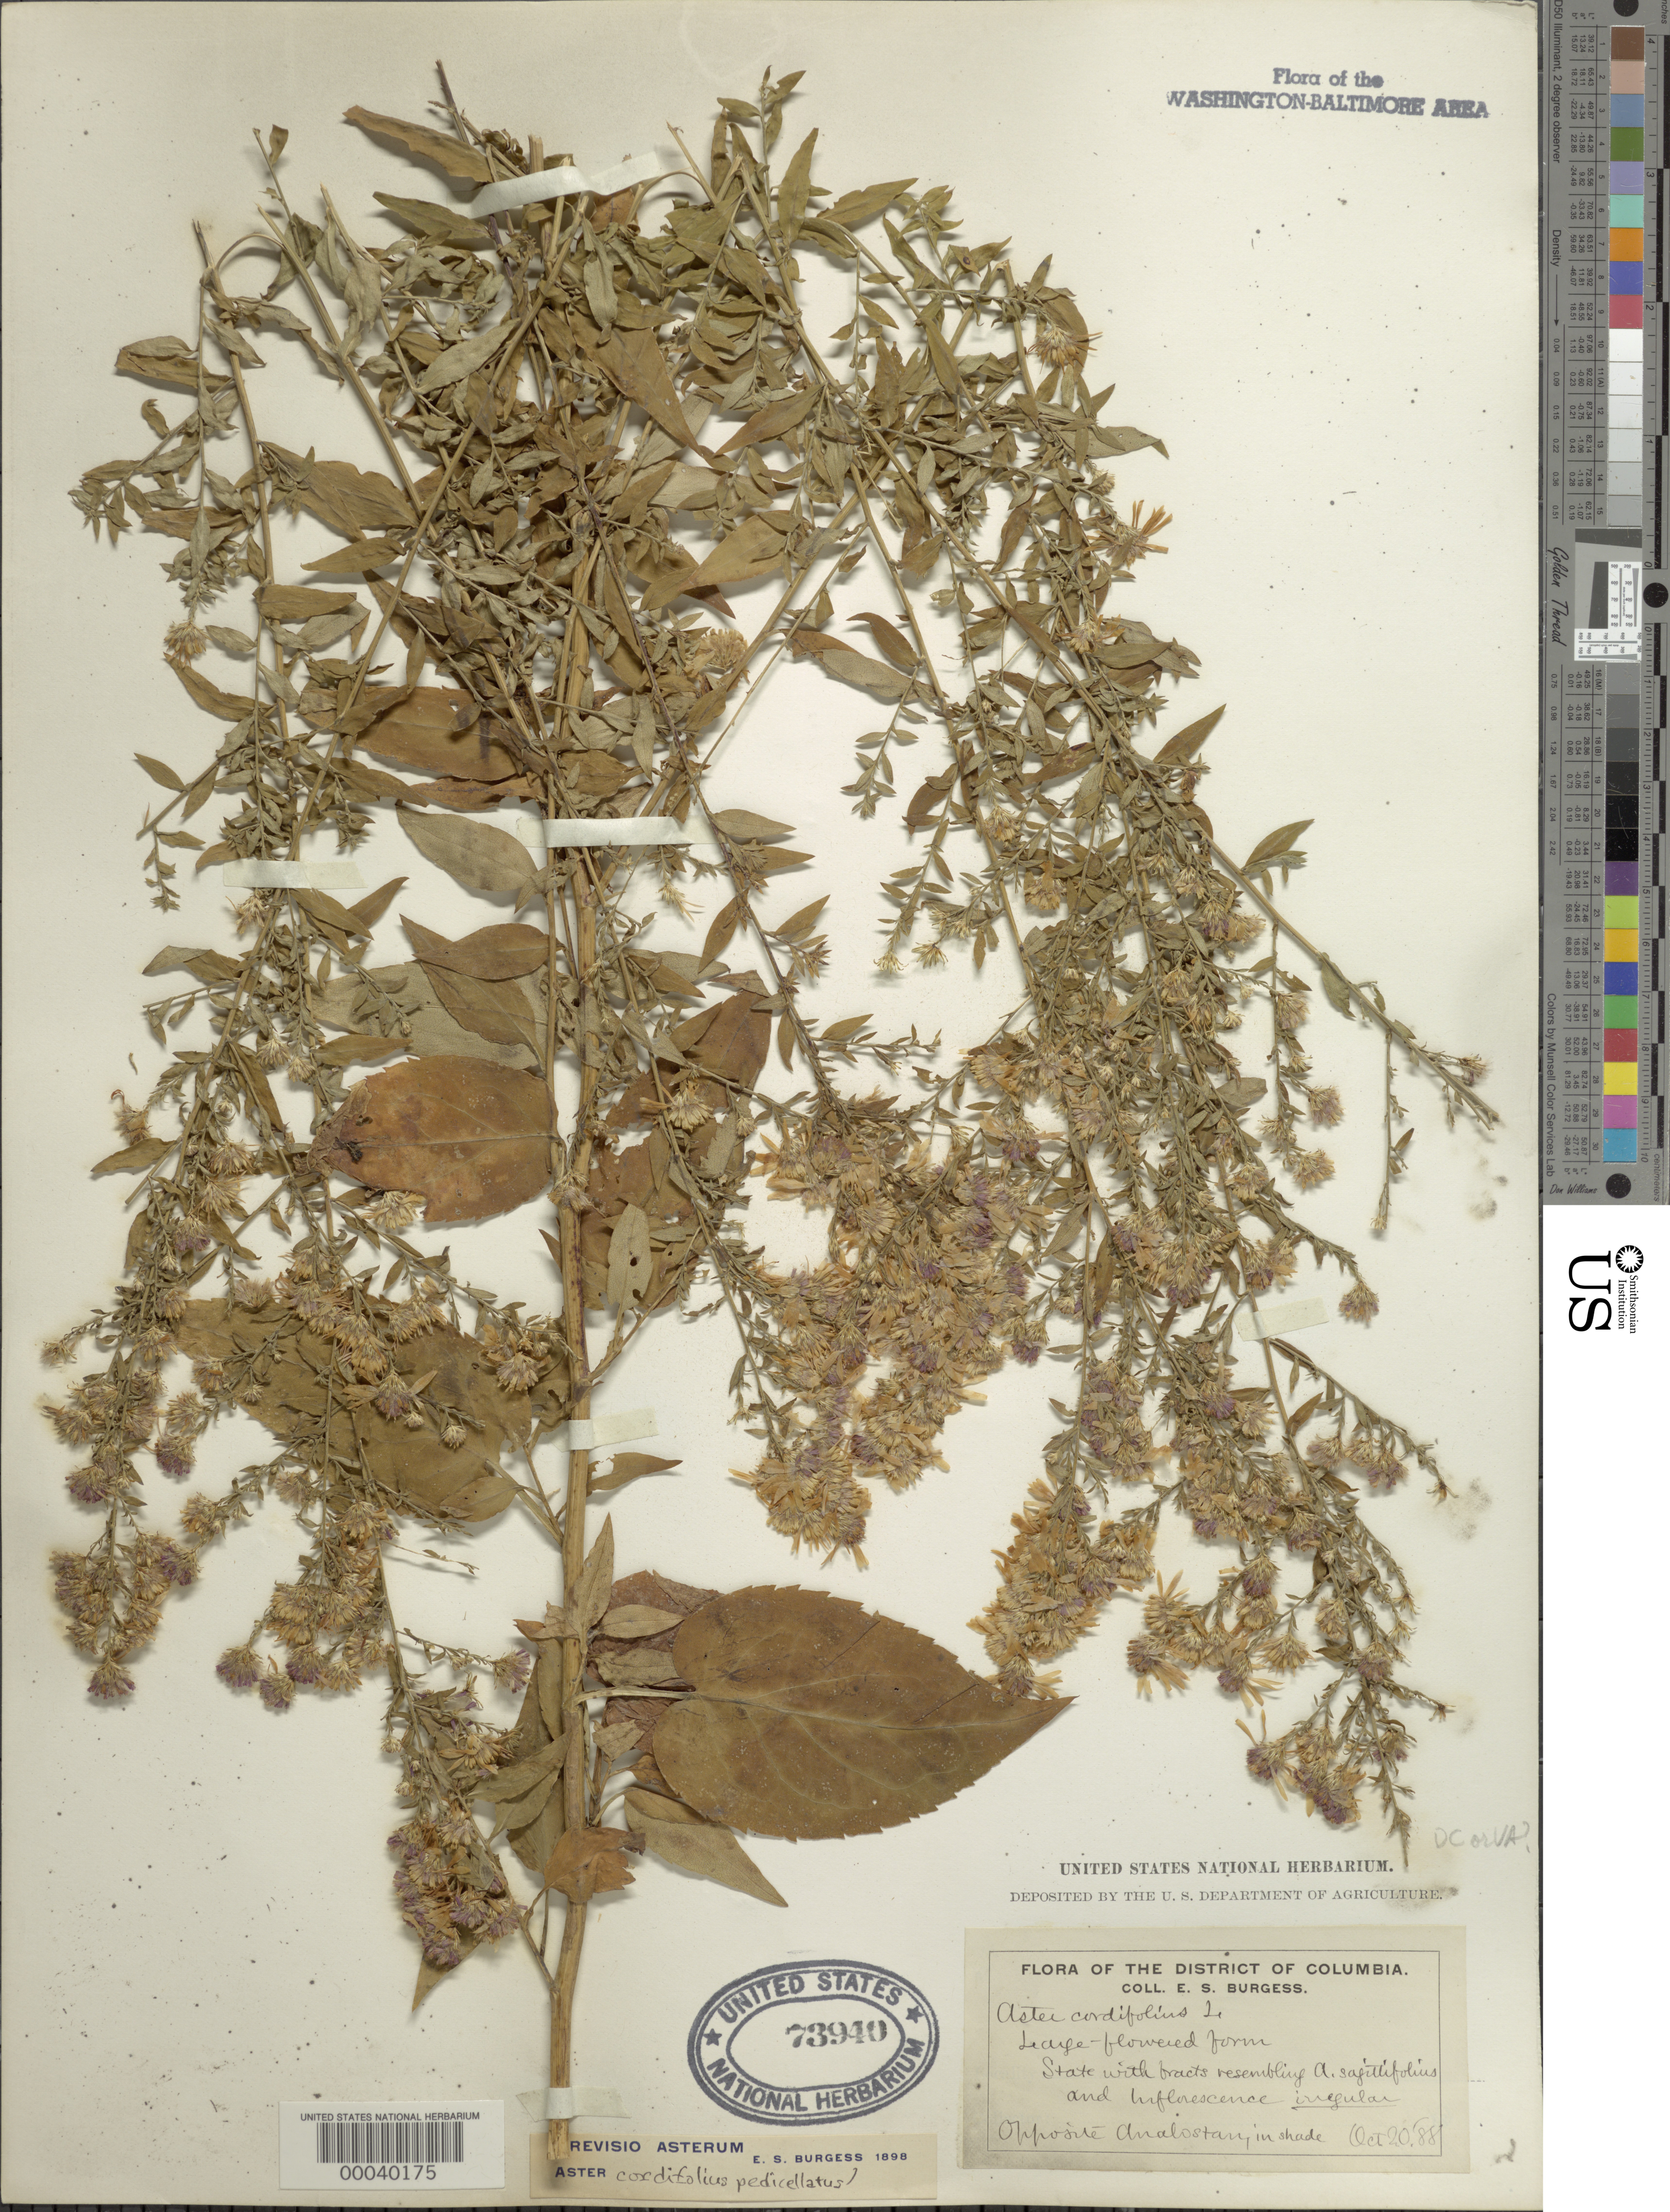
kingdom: Plantae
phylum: Tracheophyta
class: Magnoliopsida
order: Asterales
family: Asteraceae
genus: Symphyotrichum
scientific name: Symphyotrichum cordifolium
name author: (L.) G.L. Nesom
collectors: E. Burgess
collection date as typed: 20 Oct 1888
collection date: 1888-10-20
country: United States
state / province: District of Columbia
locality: opposite Roosevelt Island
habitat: Shade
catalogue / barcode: US 73940